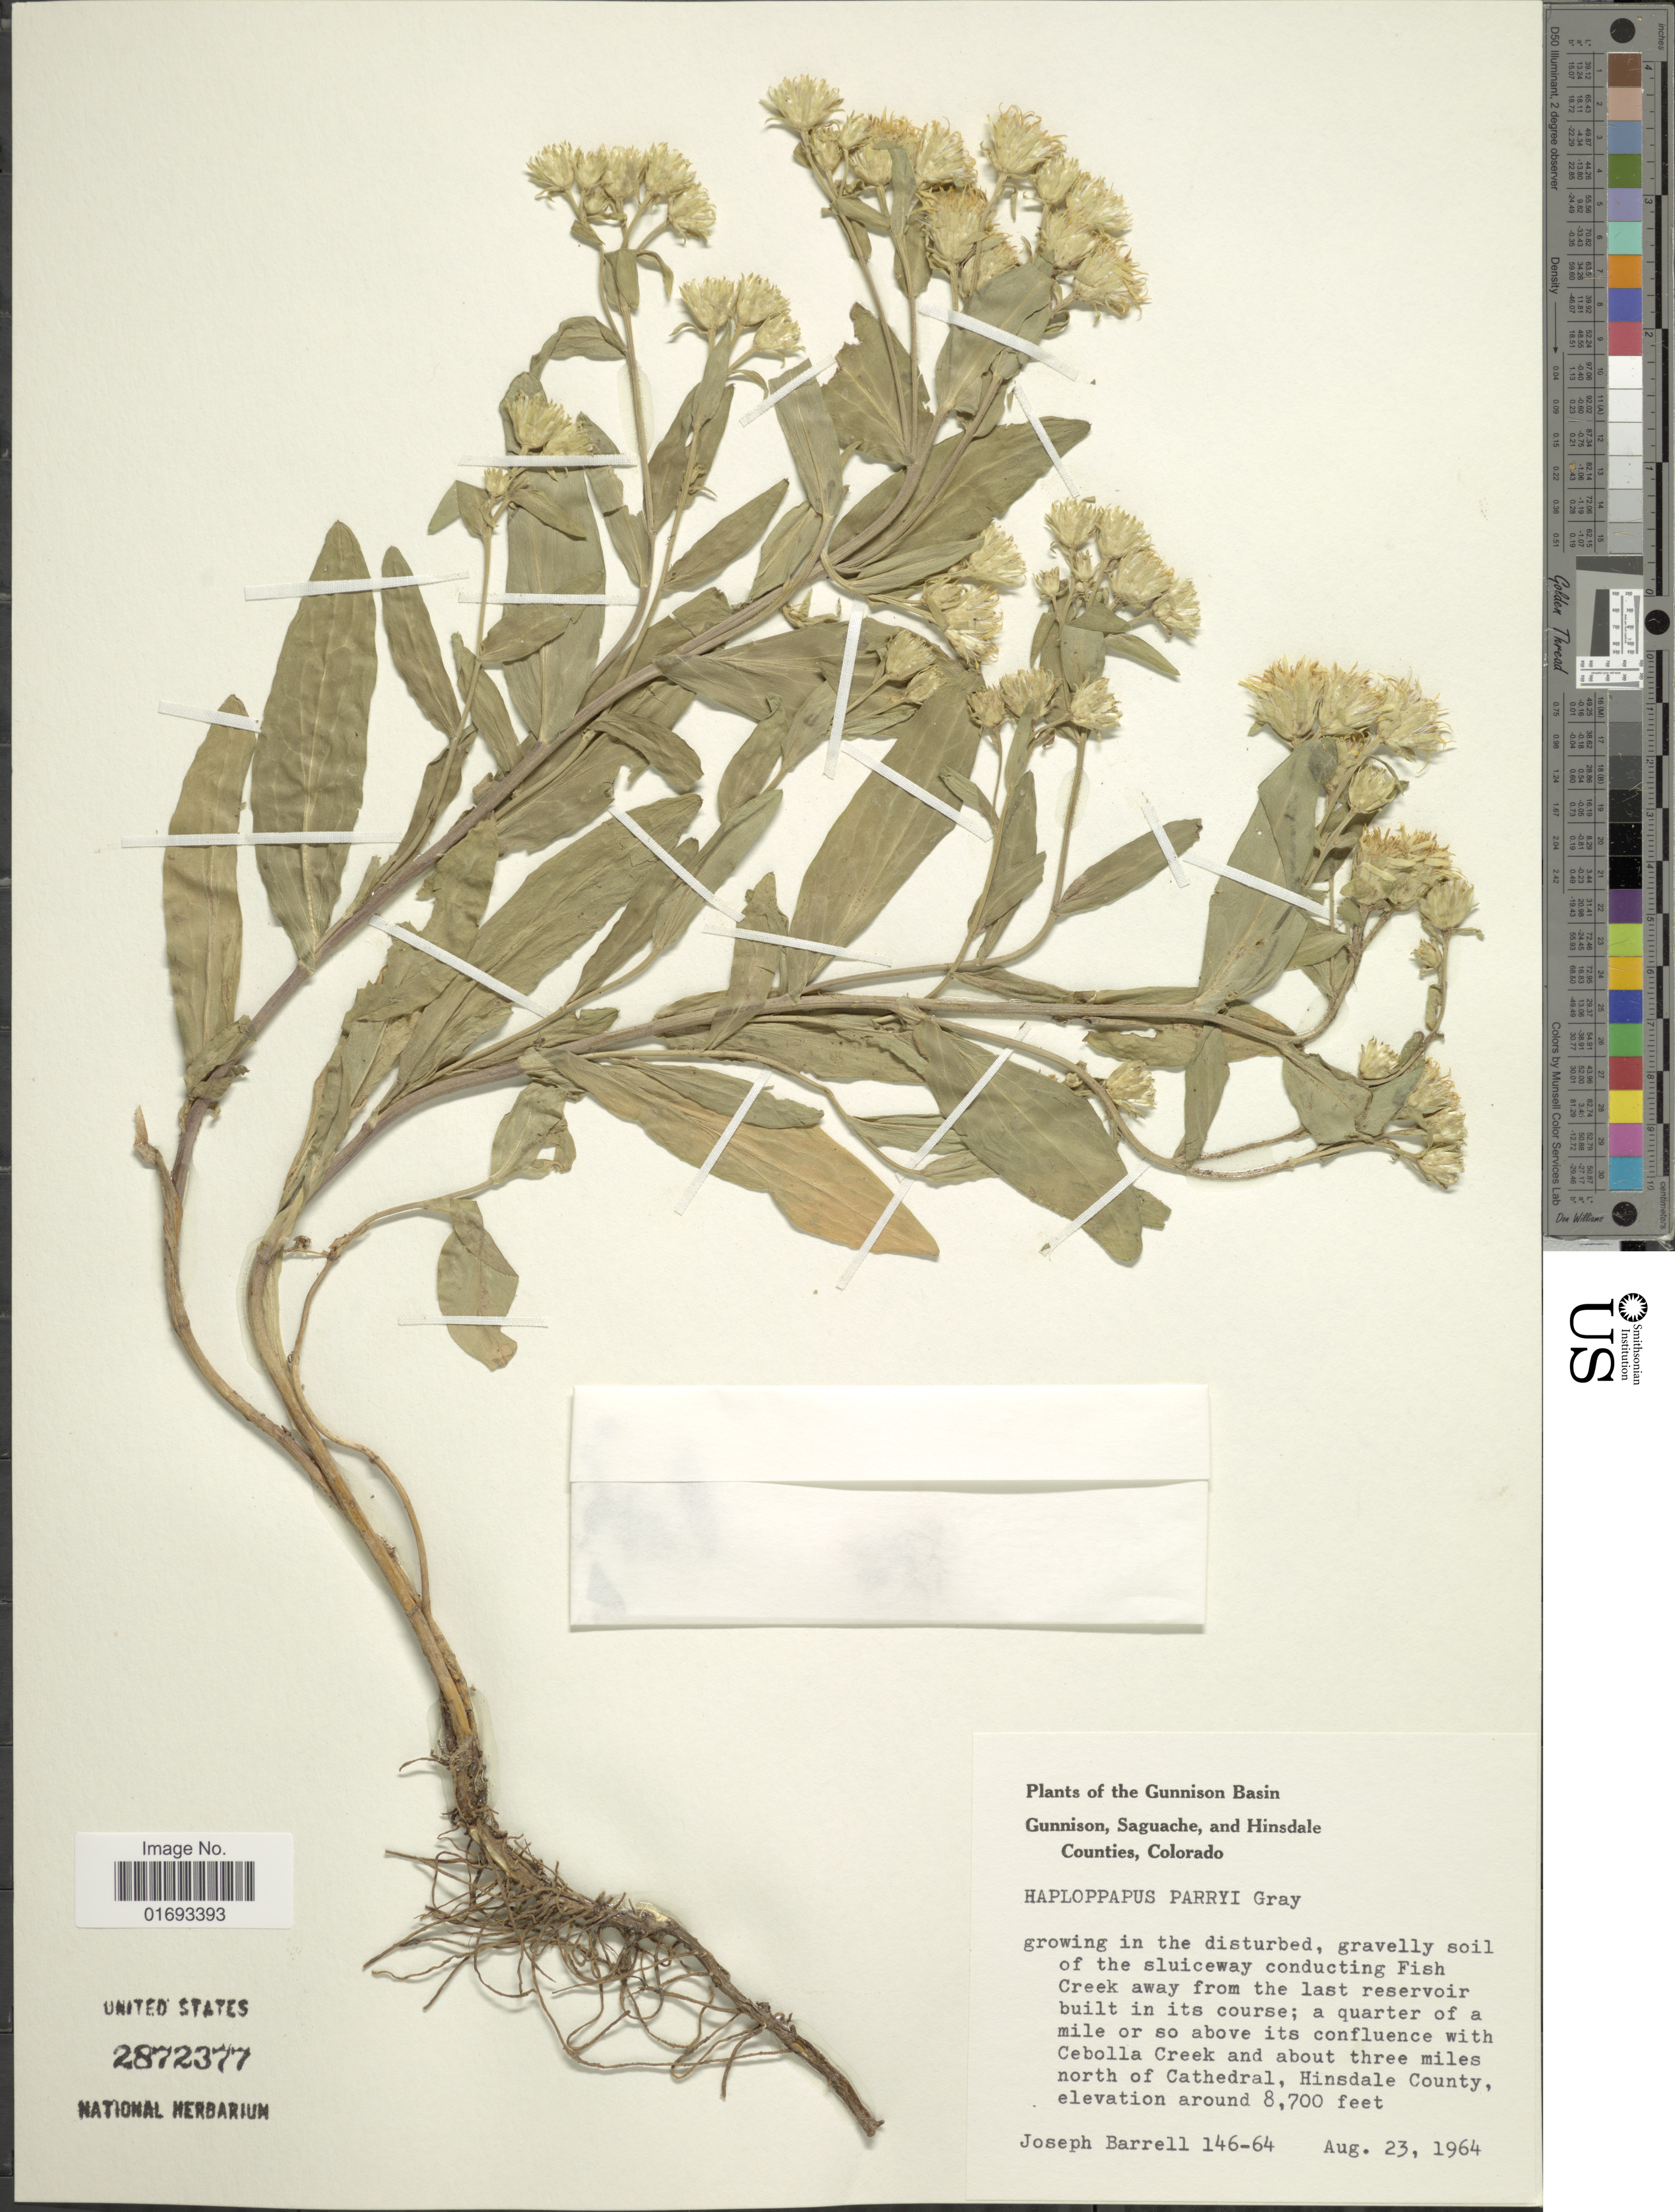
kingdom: Plantae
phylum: Tracheophyta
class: Magnoliopsida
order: Asterales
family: Asteraceae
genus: Oreochrysum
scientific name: Oreochrysum parryi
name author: (A. Gray) Rydb.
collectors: J. Barrell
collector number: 146-64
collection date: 1964-08-23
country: United States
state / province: Colorado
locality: Gunnison Basin, Gunnison, Saguache, and Hinsdale Counties, growing in the disturbed, gravelly soil of the sluiceway conducting Fish Creek away from the last reservoir built in its course; a quarter of a mile or so above its confluence with Cebolla Creek and about three miles north of Cathedral, Hinsdale County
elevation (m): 2652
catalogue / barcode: US 2872377